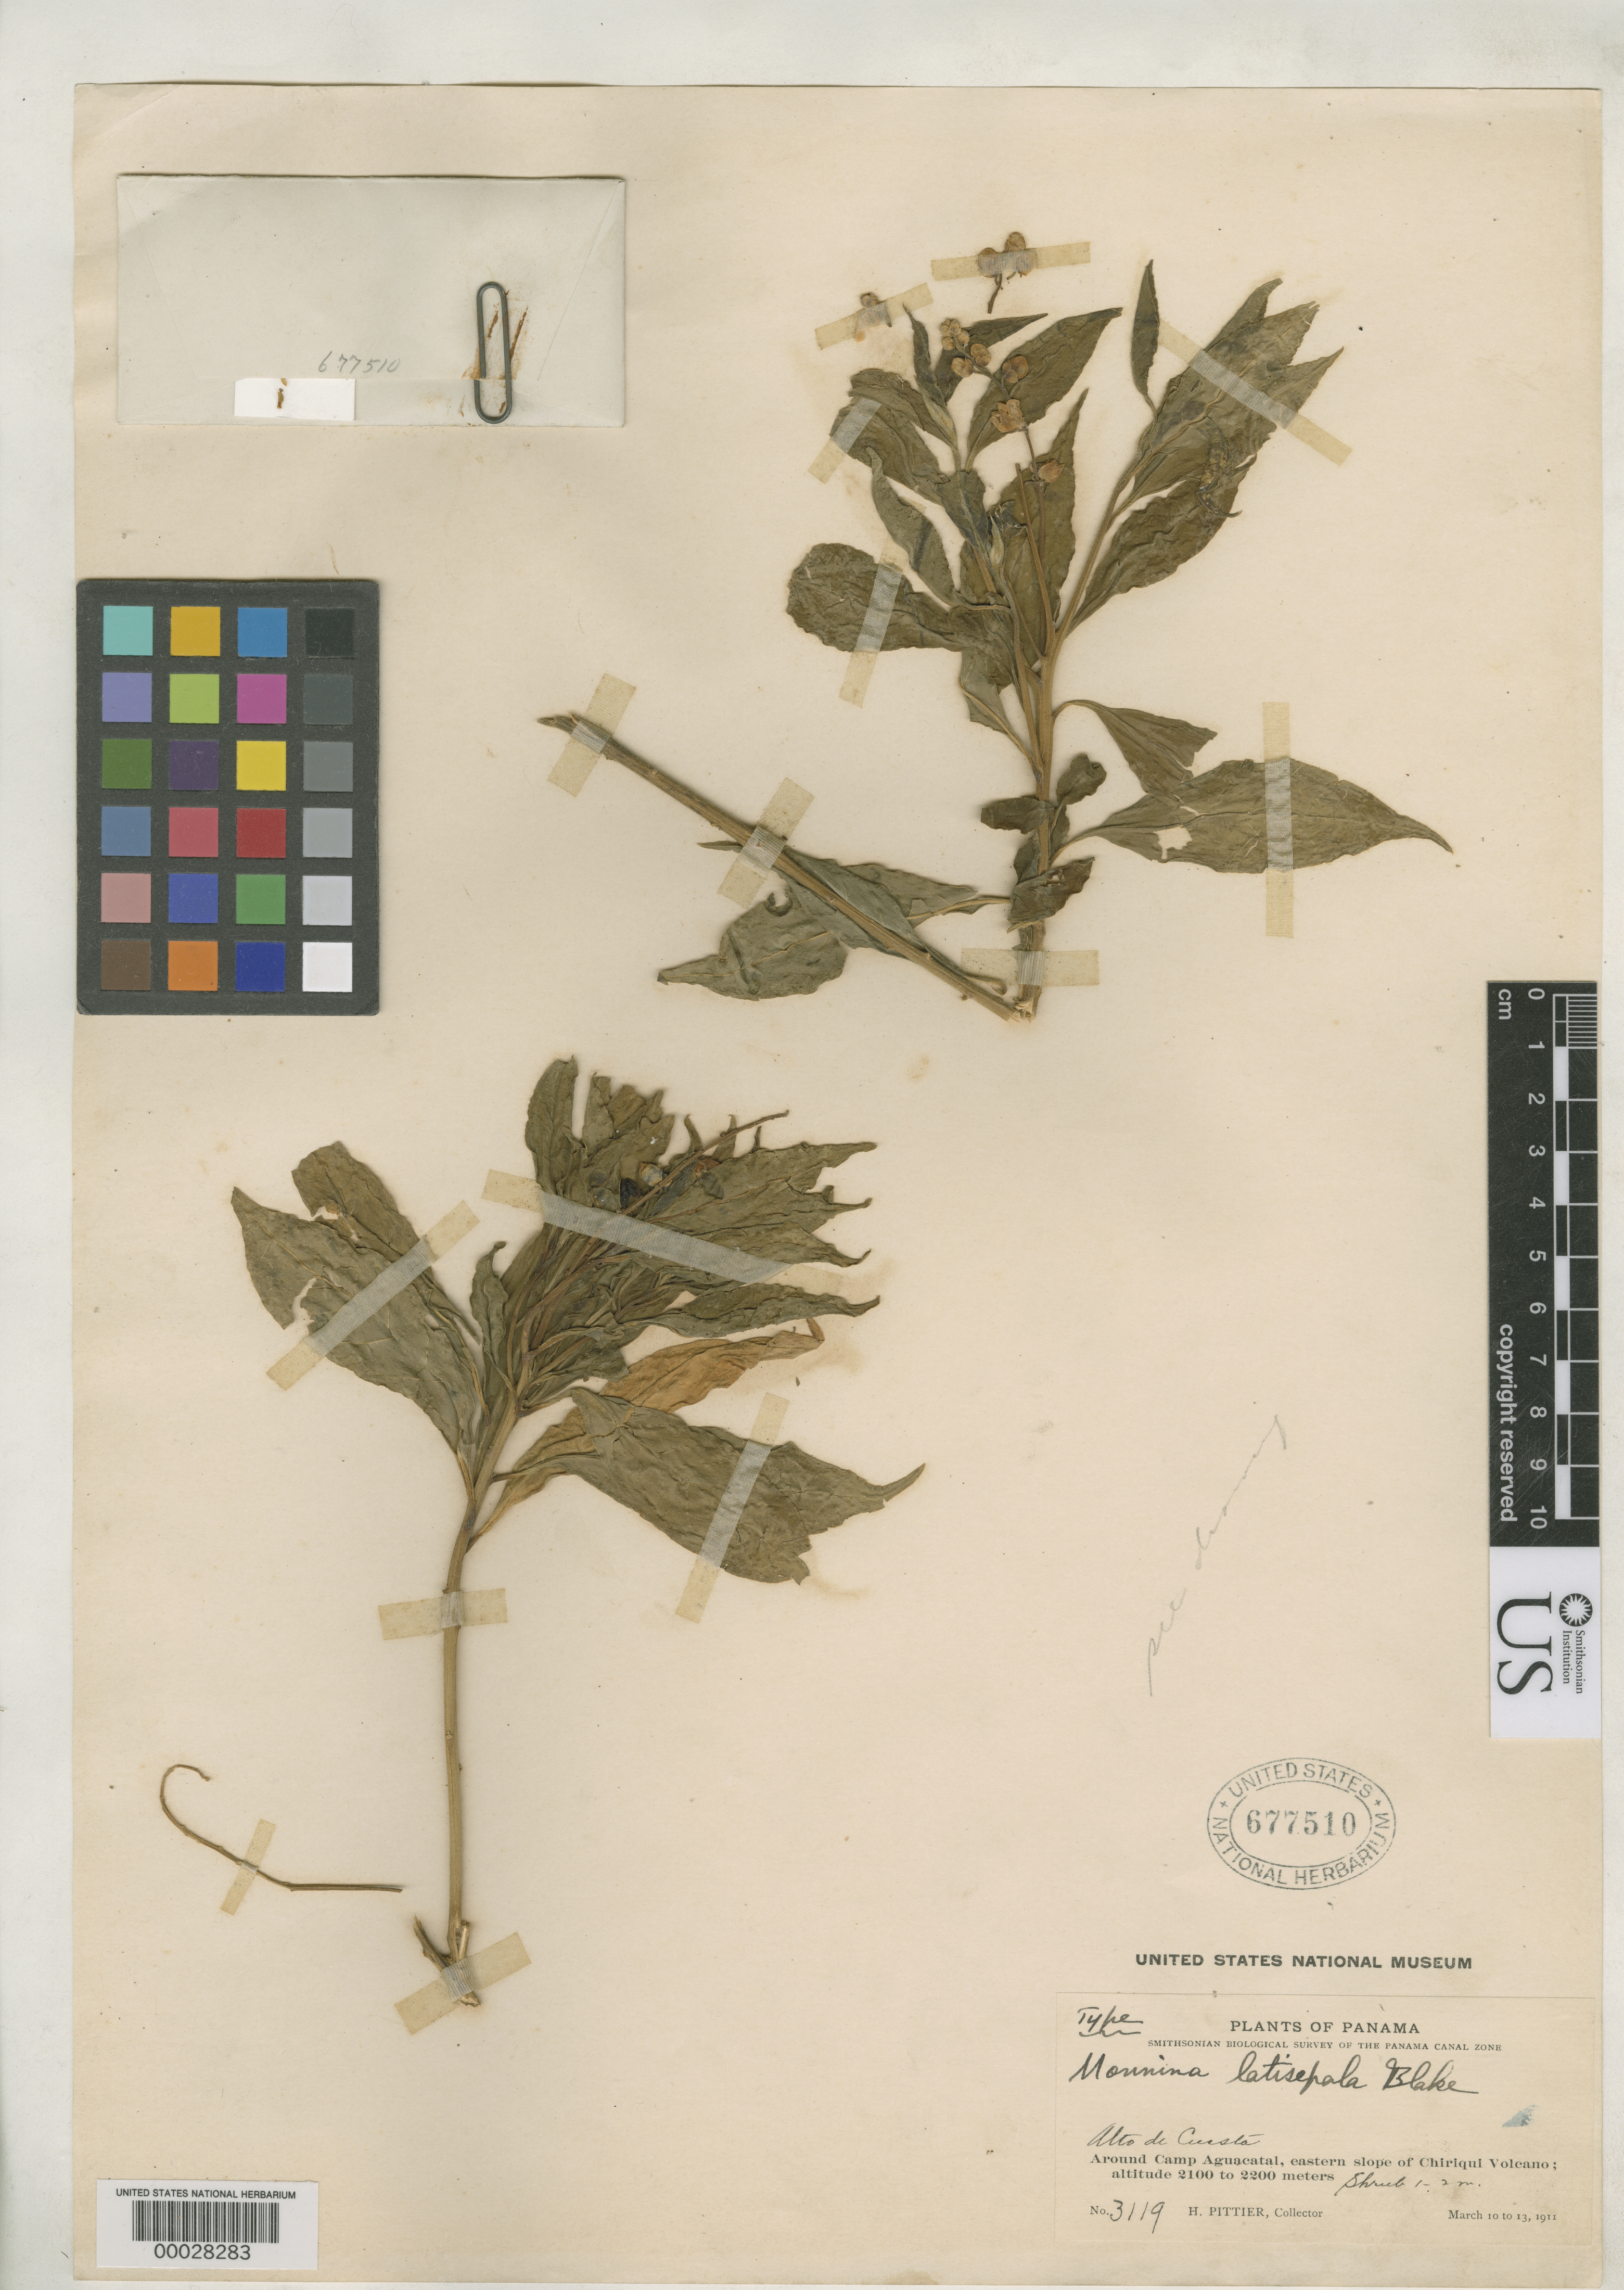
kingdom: Plantae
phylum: Tracheophyta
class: Magnoliopsida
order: Fabales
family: Polygalaceae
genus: Monnina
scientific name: Monnina latisepala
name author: S.F. Blake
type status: Holotype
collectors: H. F. Pittier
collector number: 3119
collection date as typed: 10 Mar 1911 to 13 Mar 1911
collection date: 1911-03-10/1911-03-13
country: Panama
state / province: Chiriquí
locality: Alto de Cuesta, around Camp Aquacatal, E slope of Chiriqui Volcano.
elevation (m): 2100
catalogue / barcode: US 677510